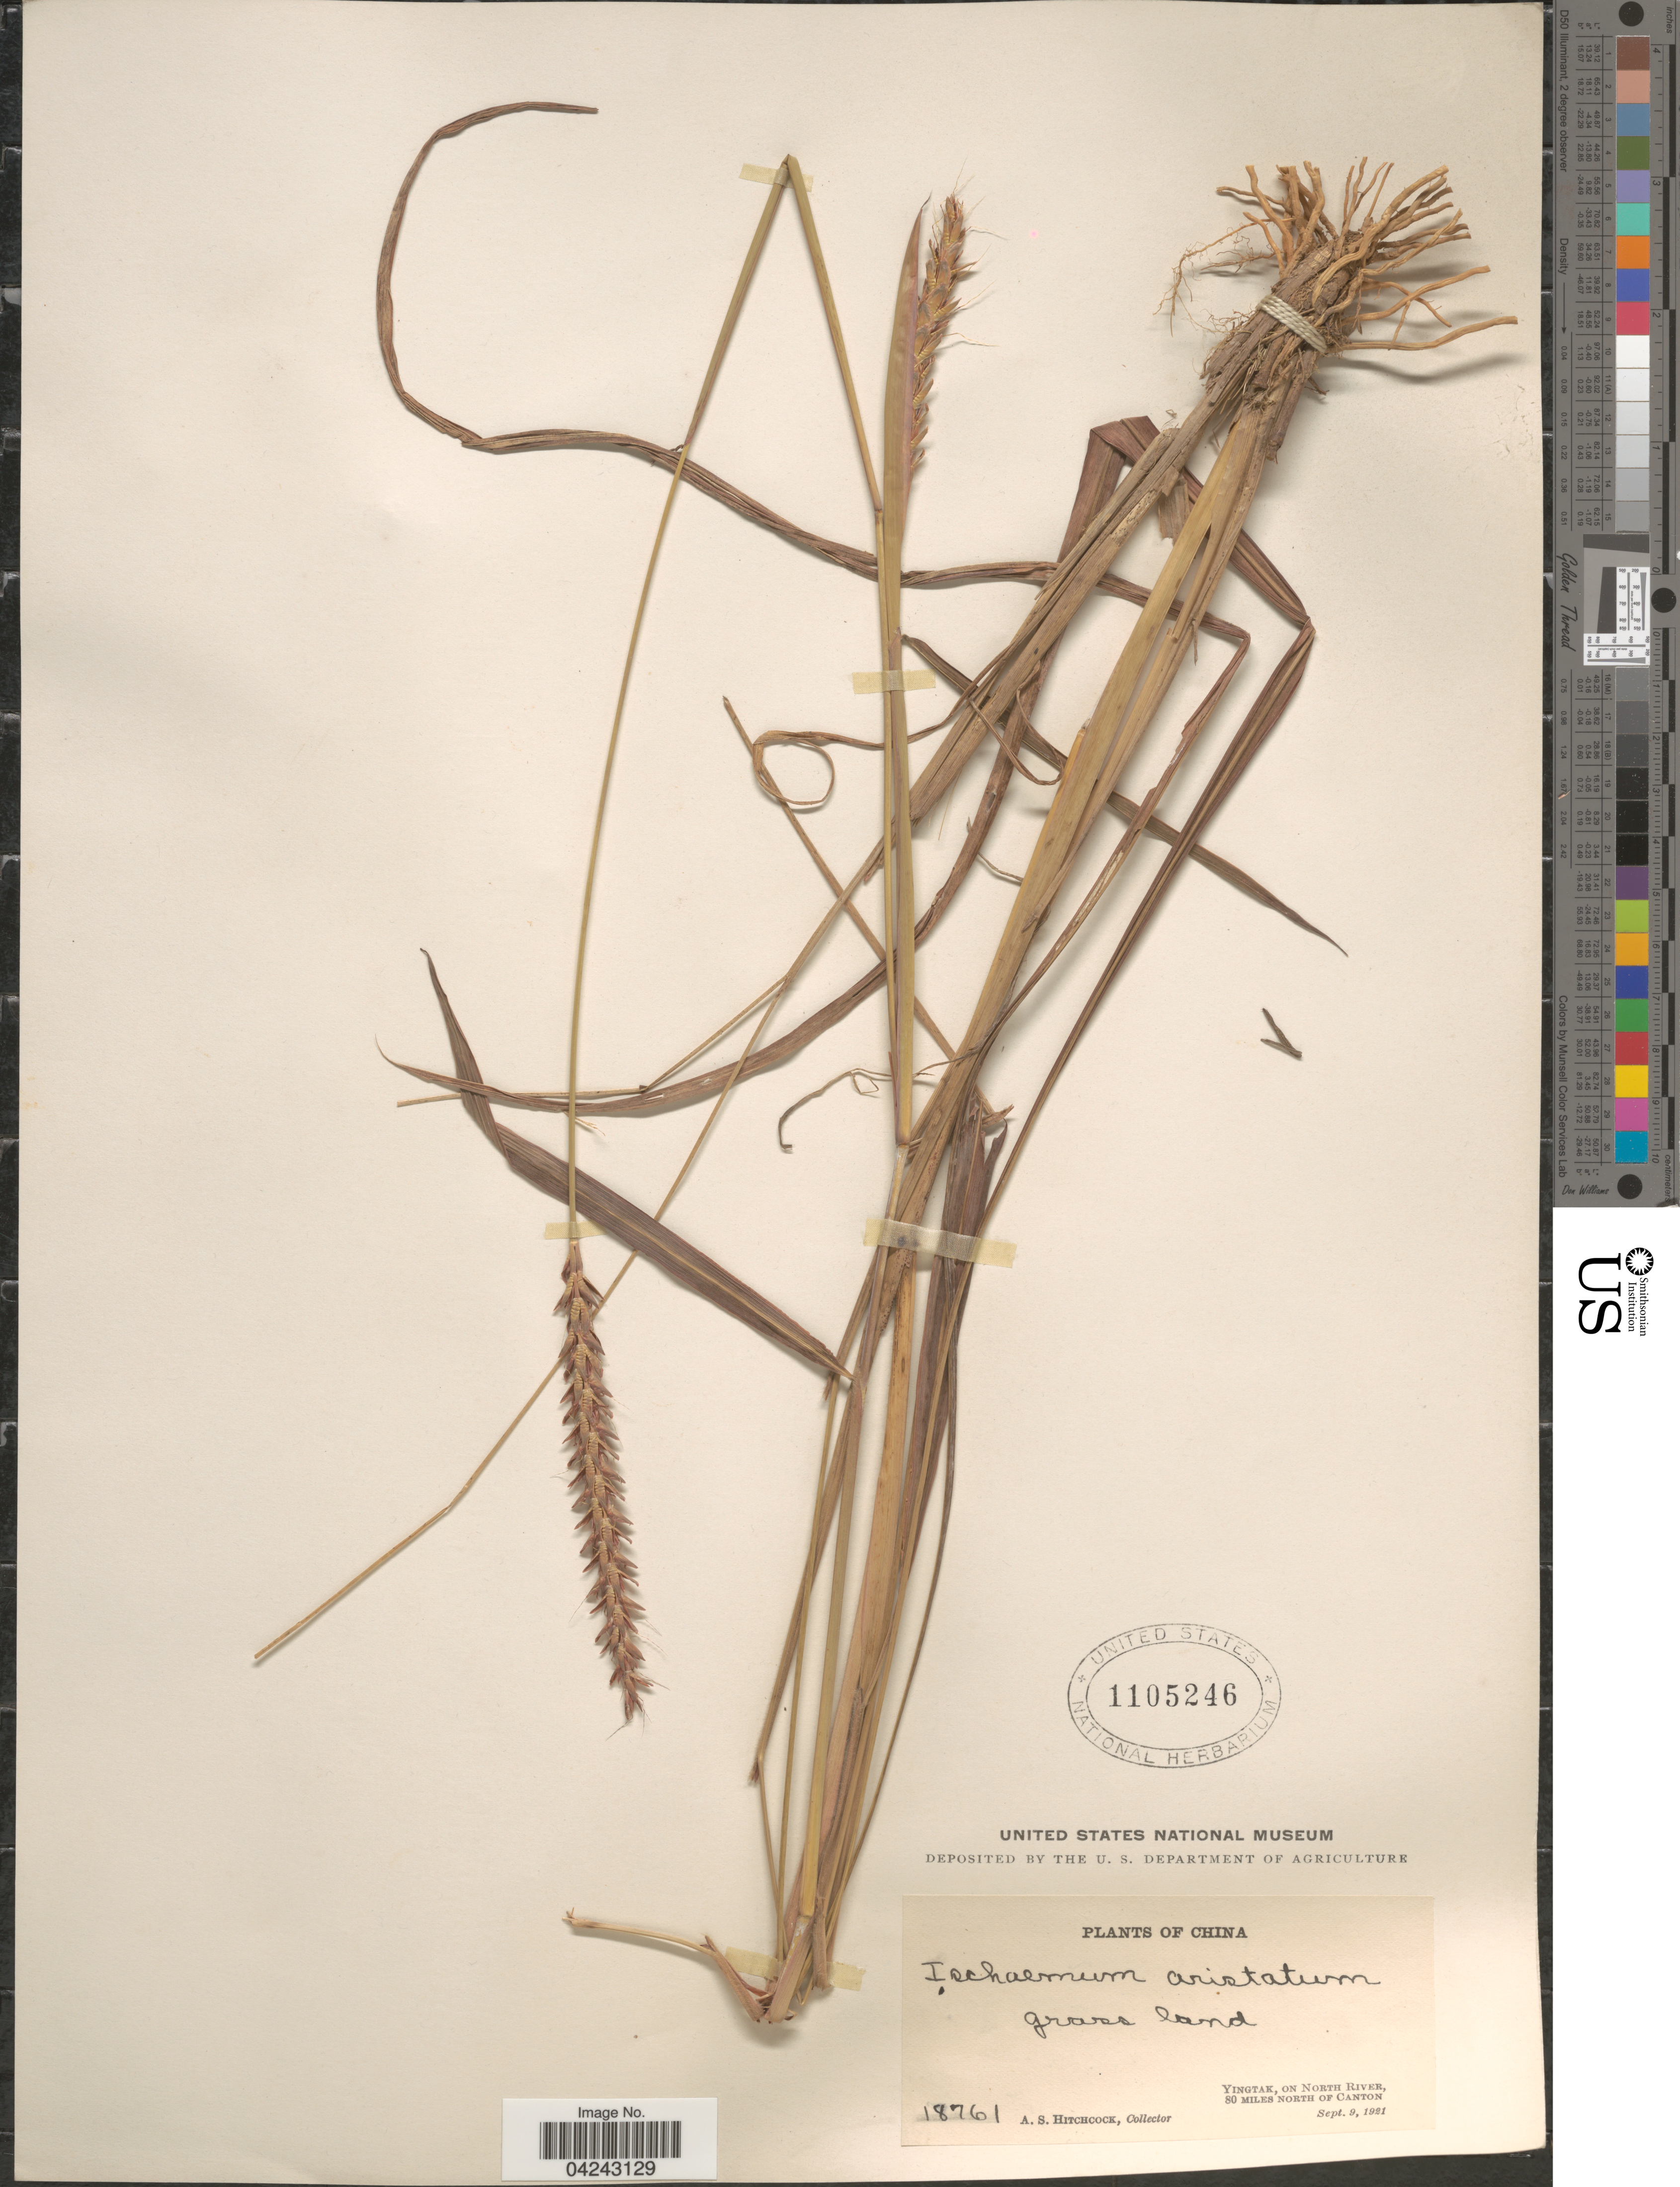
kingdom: Plantae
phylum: Tracheophyta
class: Liliopsida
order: Poales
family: Poaceae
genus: Ischaemum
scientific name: Ischaemum aristatum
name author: L.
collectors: A. S. Hitchcock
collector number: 18761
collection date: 1921-09-09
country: China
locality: Yingtak, on North River, 80 miles North of Canton.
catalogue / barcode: US 1105246